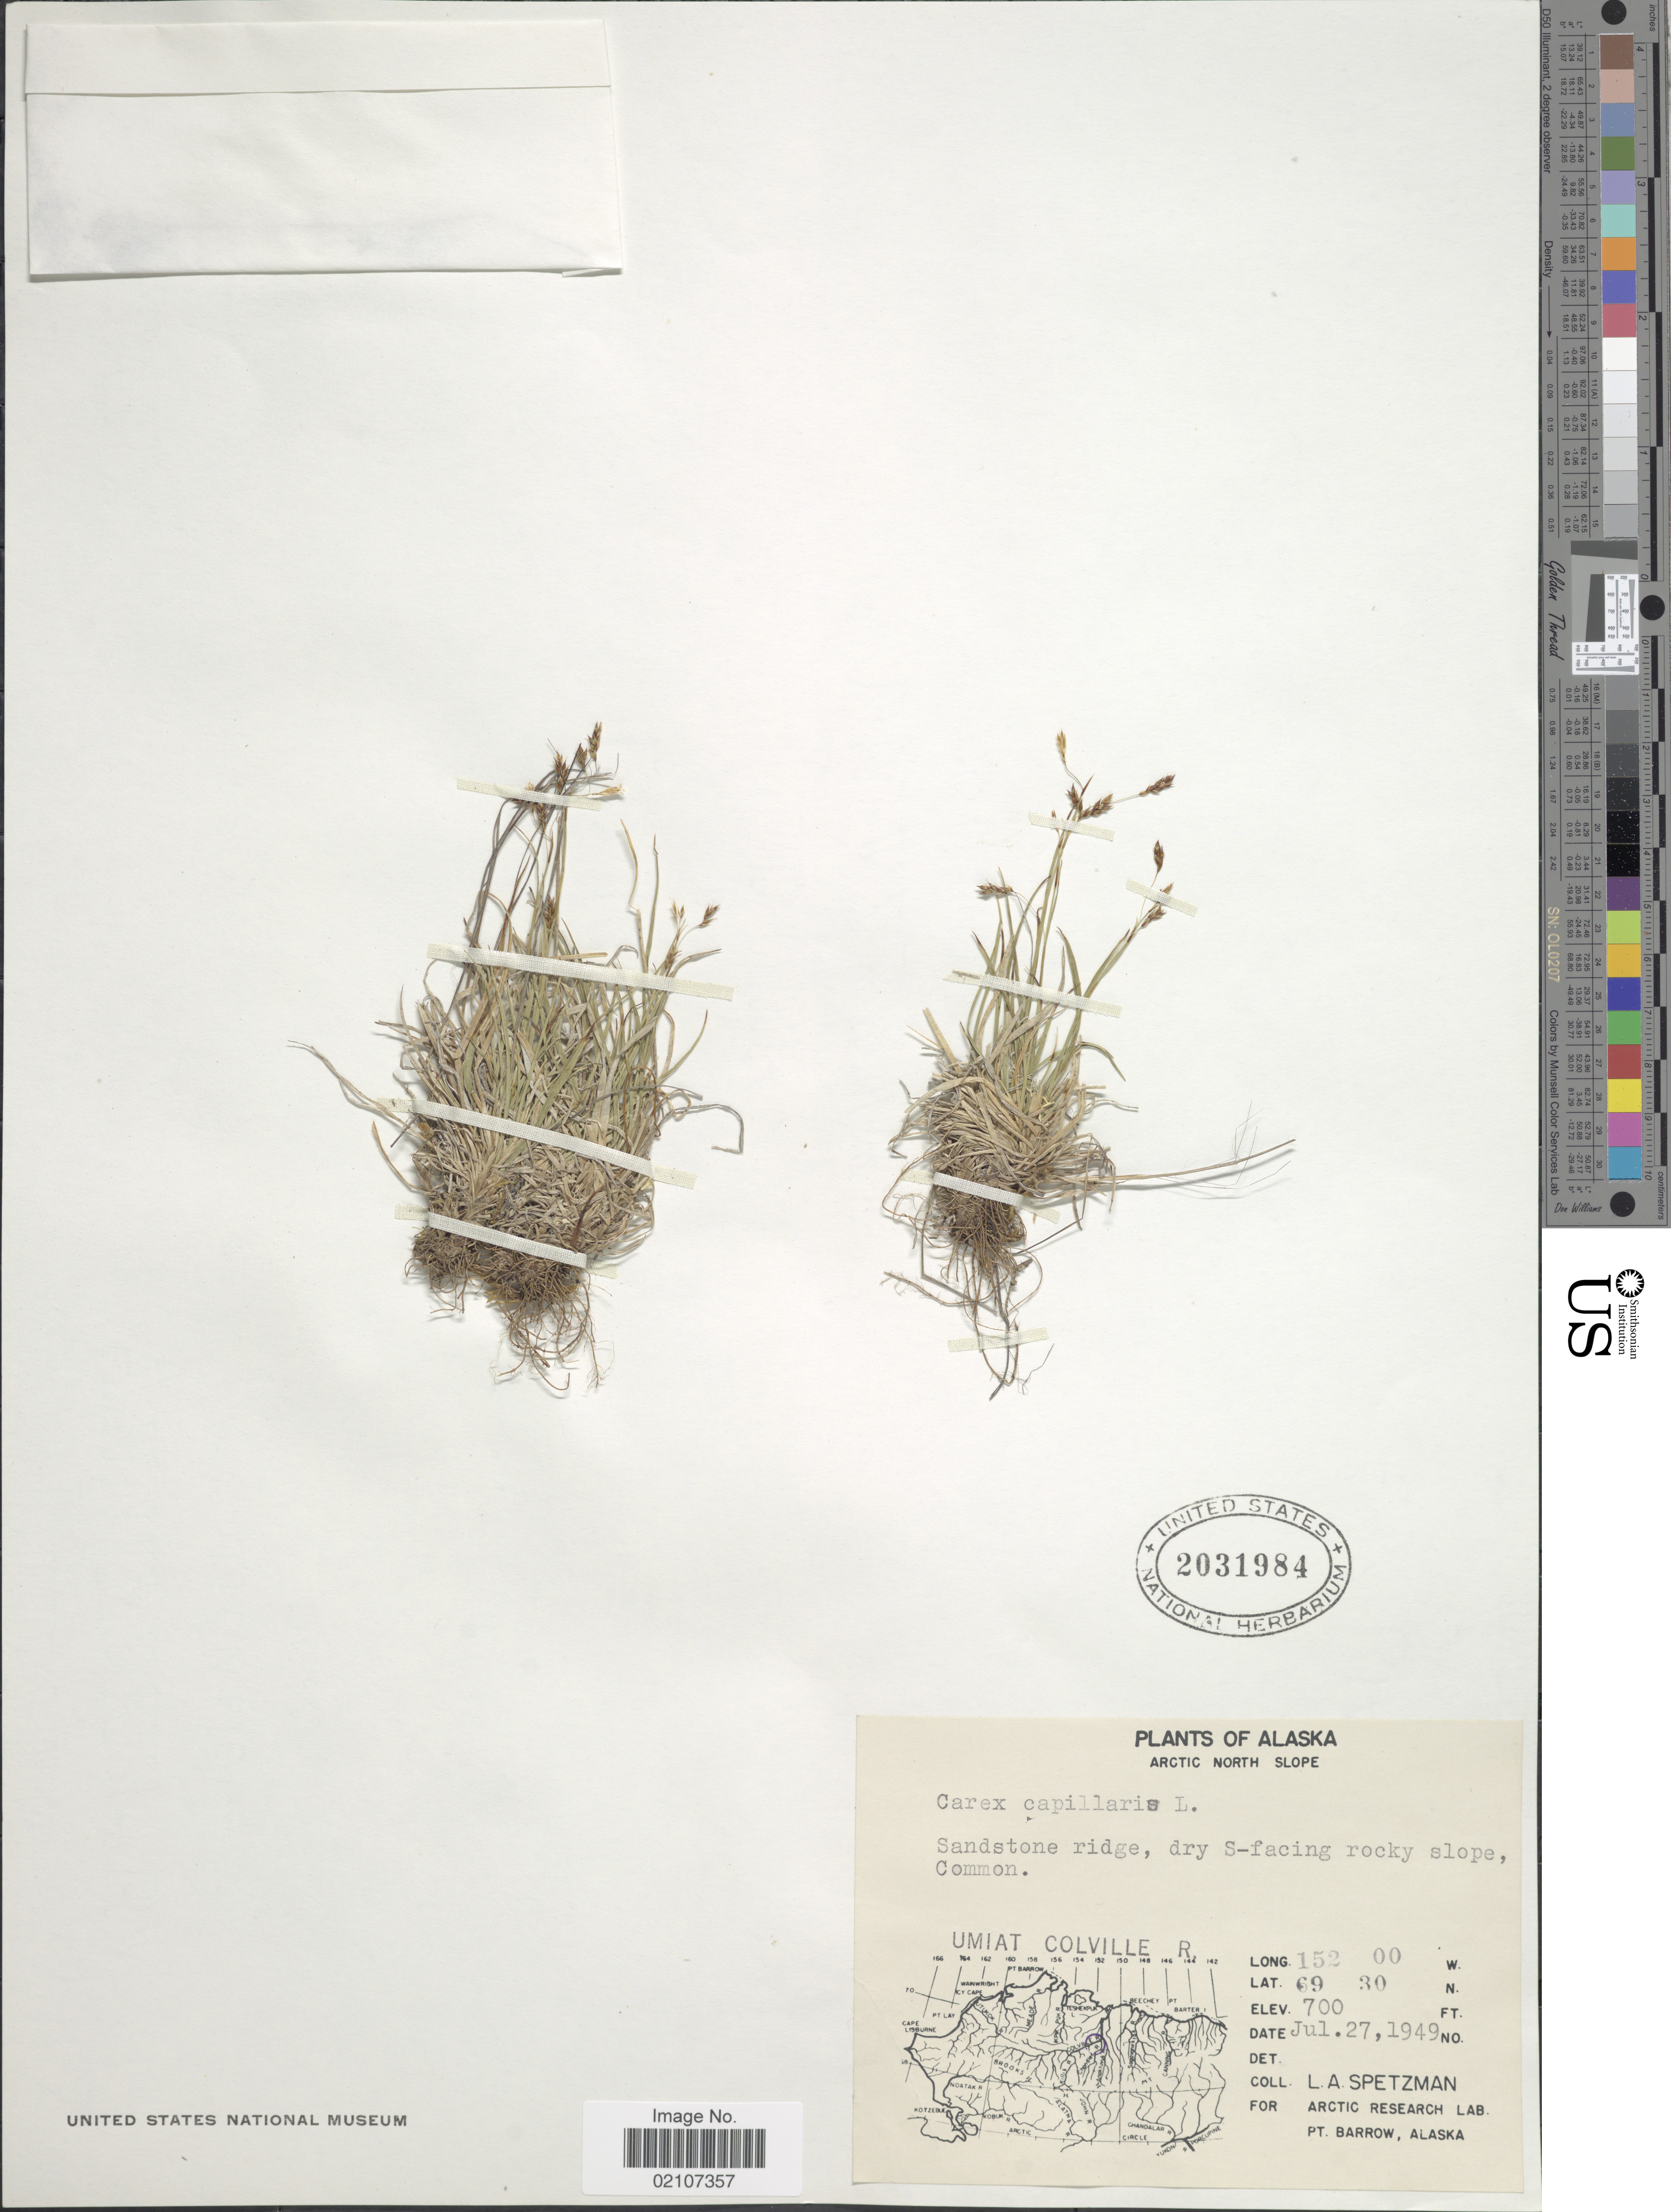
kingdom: Plantae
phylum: Tracheophyta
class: Liliopsida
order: Poales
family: Cyperaceae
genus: Carex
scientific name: Carex capillaris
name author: L.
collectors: L. Spetzman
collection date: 1949-07-27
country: United States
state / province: Alaska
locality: Arctic North Slope. Sandstone ridge, dry S-facing rocky slope. Umiat Colville R.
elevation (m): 213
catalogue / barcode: US 2031984